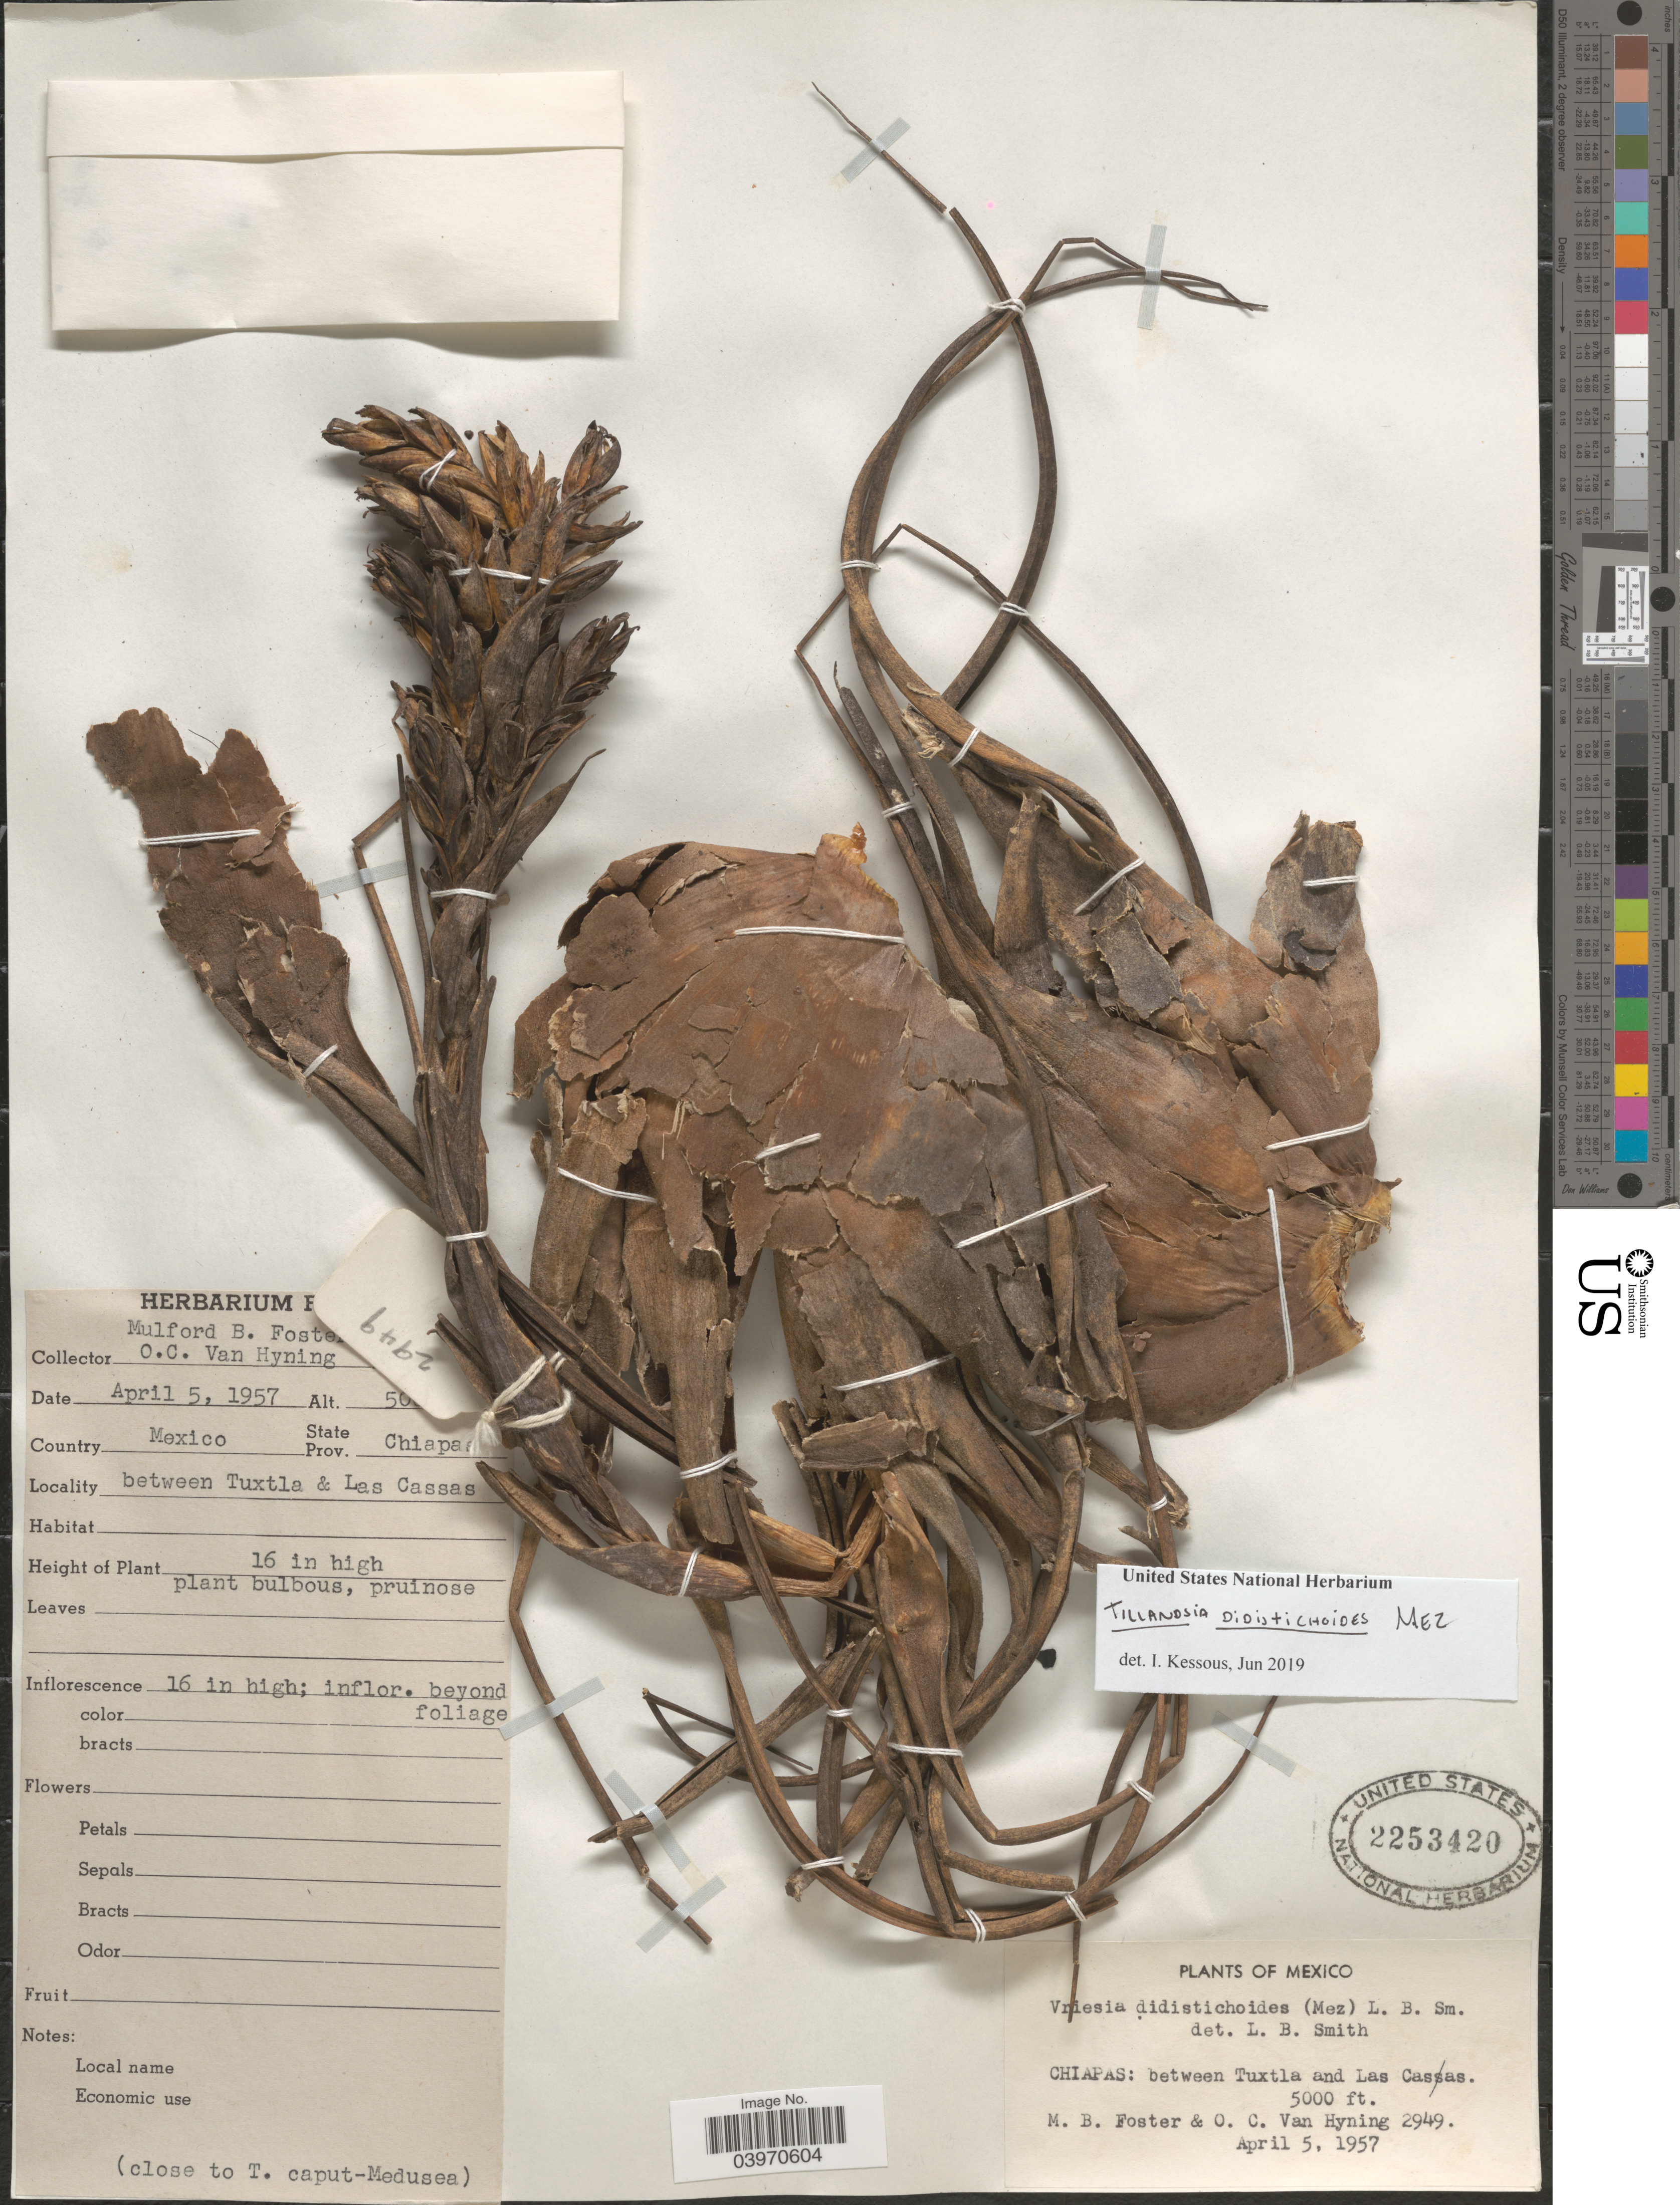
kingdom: Plantae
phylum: Tracheophyta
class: Liliopsida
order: Poales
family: Bromeliaceae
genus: Tillandsia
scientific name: Tillandsia didistichoides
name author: Mez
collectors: M. B. Foster & O. Van Hyning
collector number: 2949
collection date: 1957-04-05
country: Mexico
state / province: Chiapas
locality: Between Tuxtla & Las Casas.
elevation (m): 1524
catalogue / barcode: US 2253420